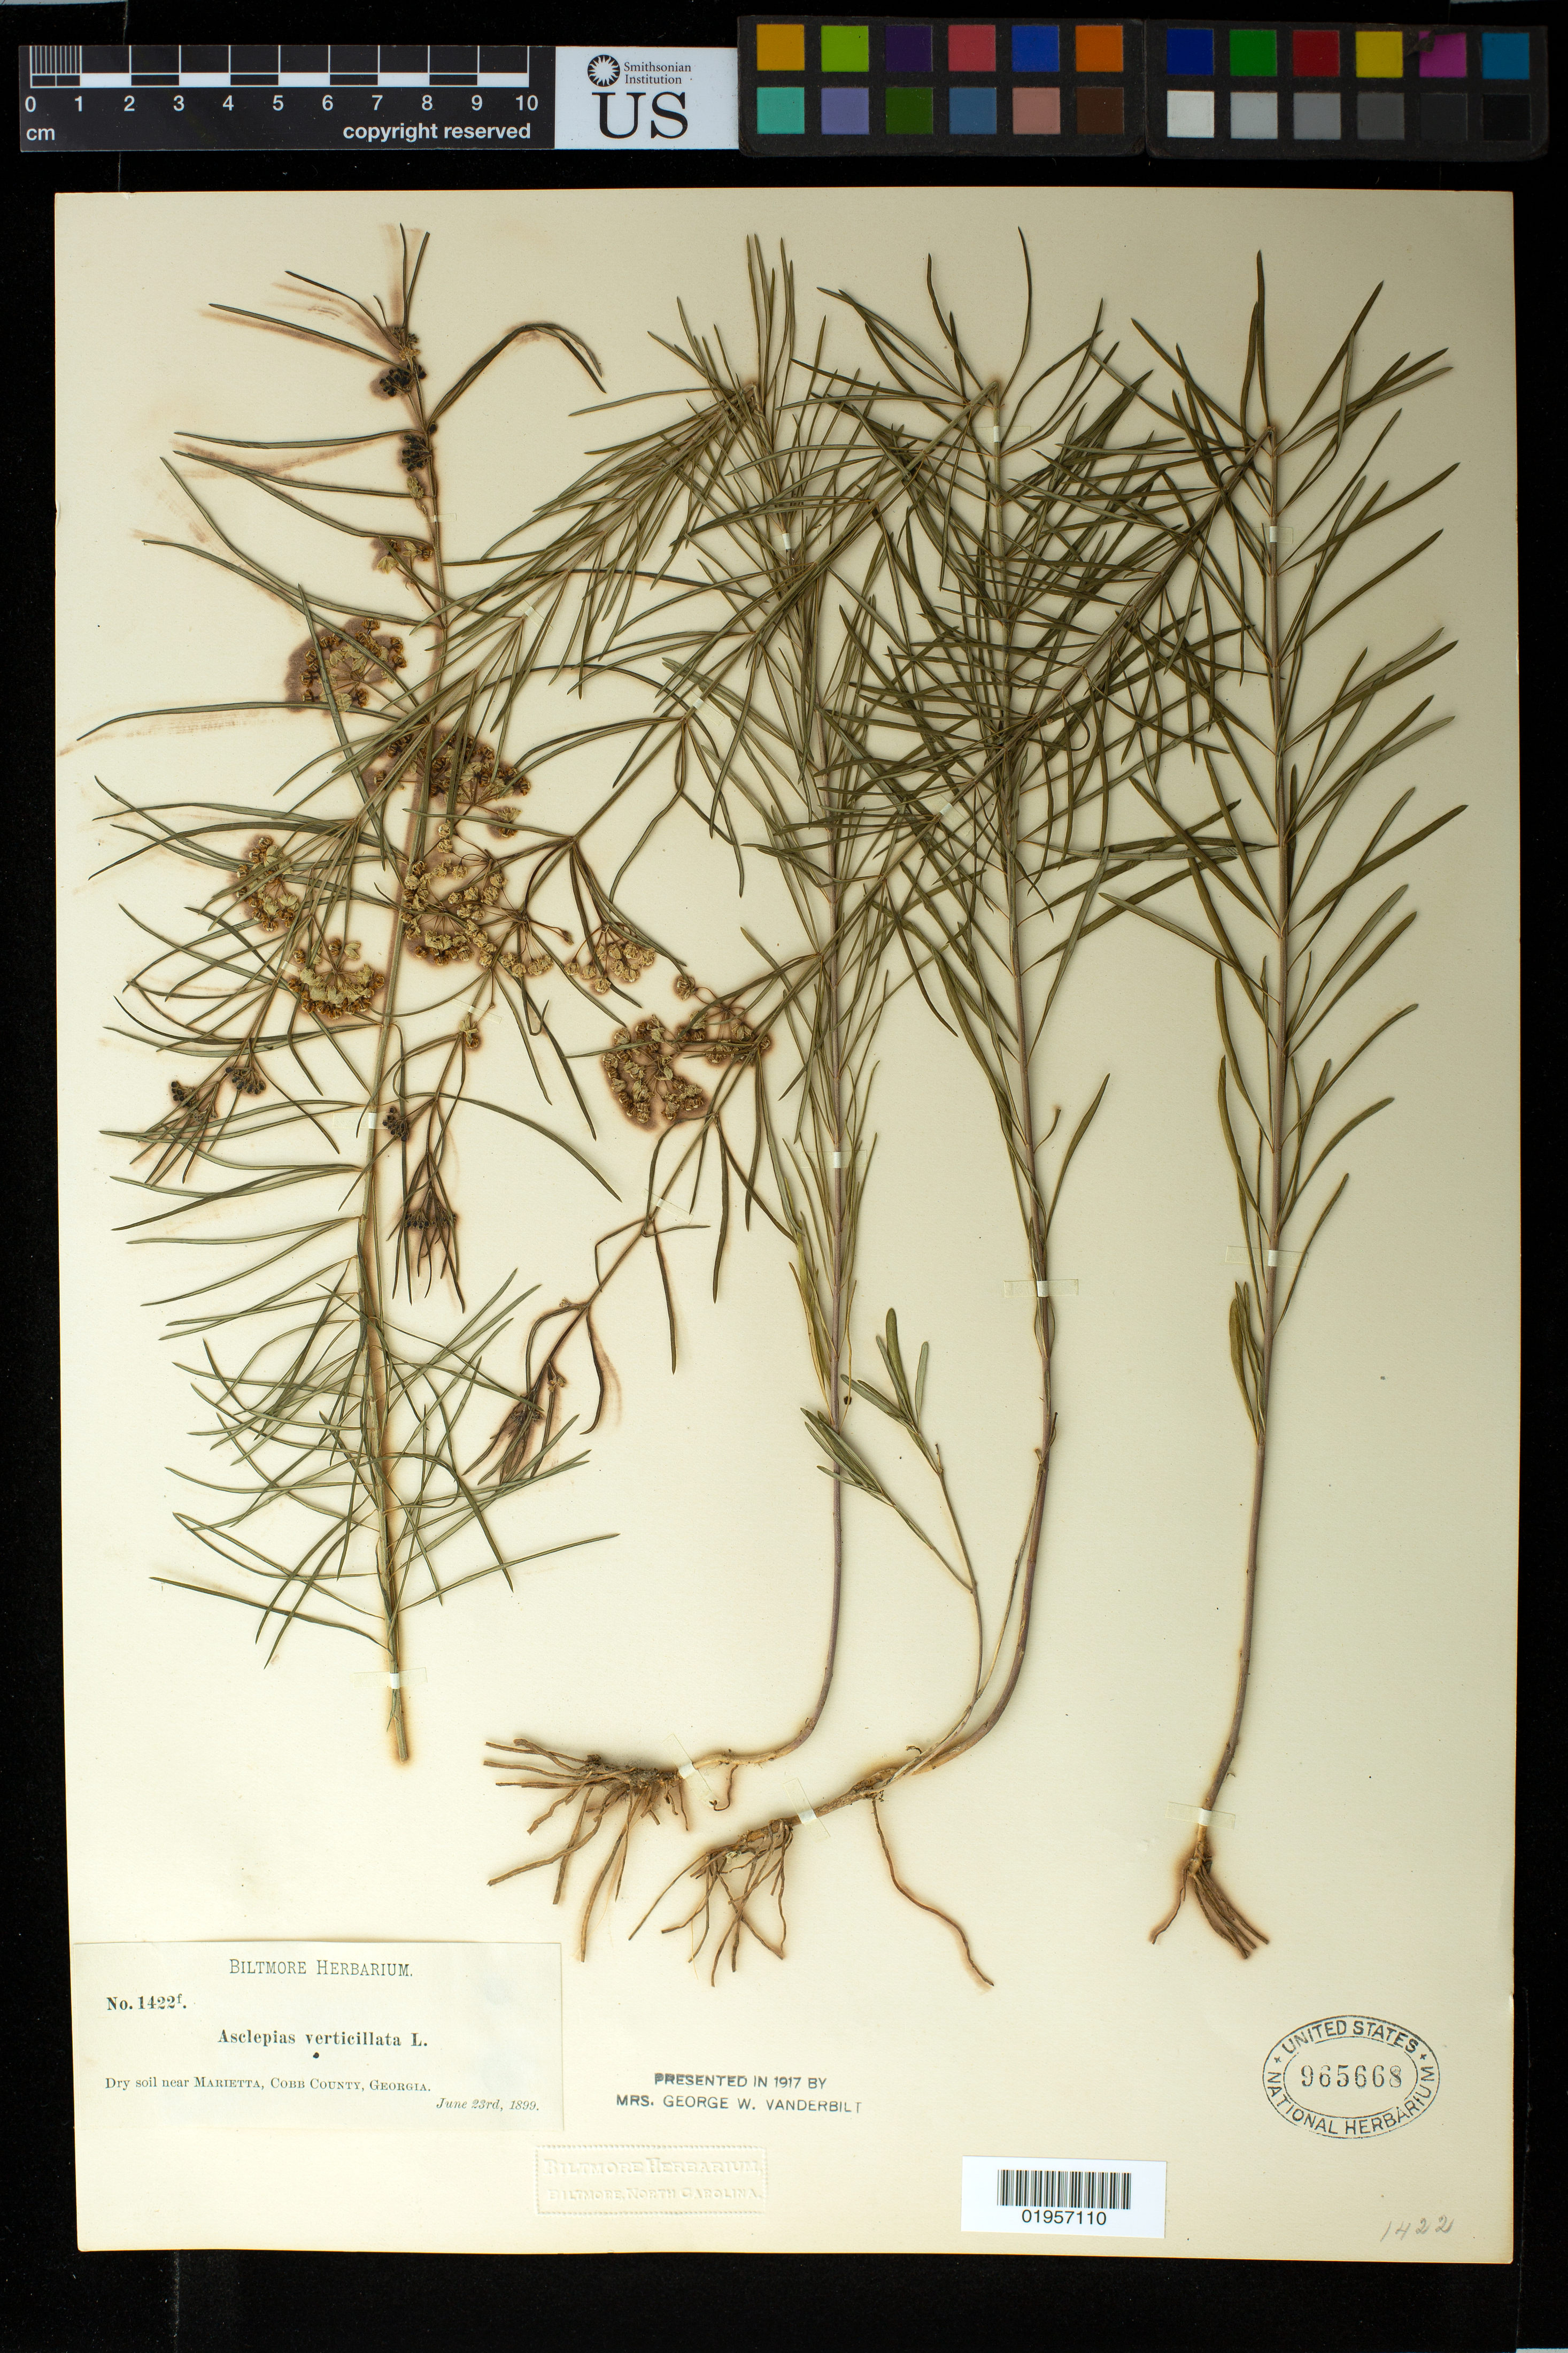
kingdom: Plantae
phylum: Tracheophyta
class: Magnoliopsida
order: Gentianales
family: Apocynaceae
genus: Asclepias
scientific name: Asclepias verticillata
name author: L.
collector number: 1422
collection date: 1899-06-23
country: United States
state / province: Georgia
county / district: Cobb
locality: Near Marietta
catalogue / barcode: US 965668